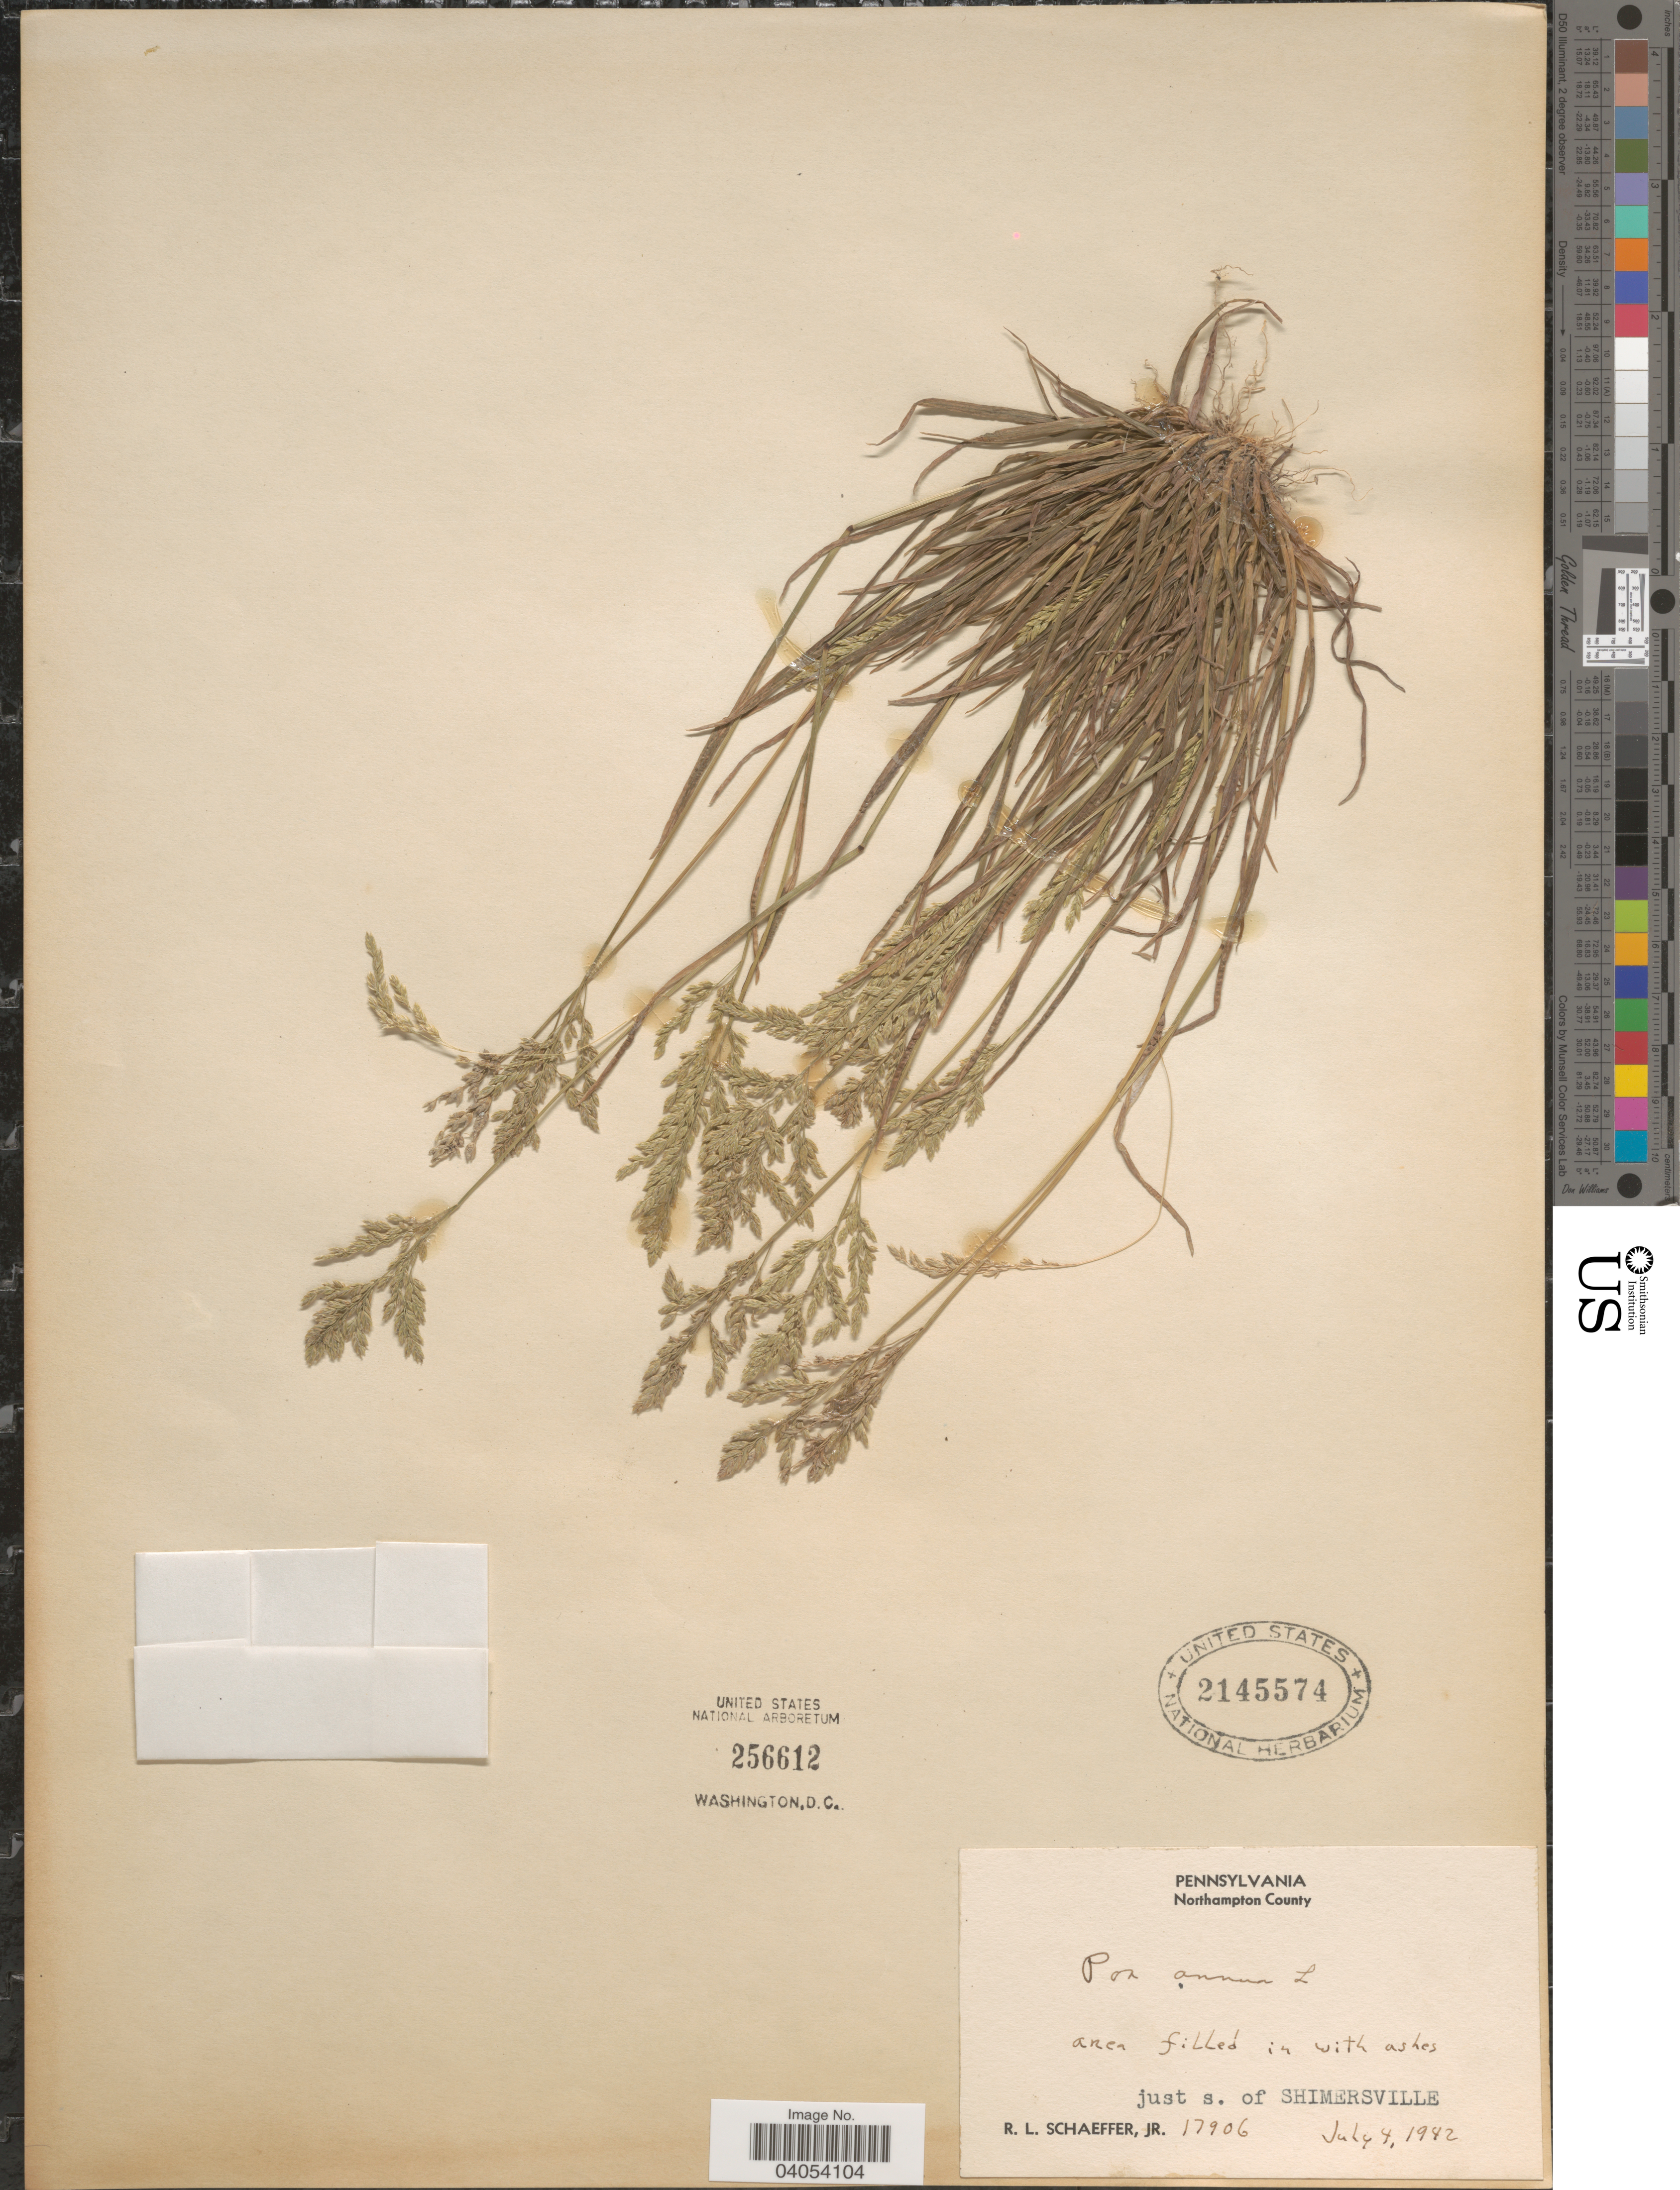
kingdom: Plantae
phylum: Tracheophyta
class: Liliopsida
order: Poales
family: Poaceae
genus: Poa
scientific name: Poa annua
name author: L.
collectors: R. L. Schaeffer Jr.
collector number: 17906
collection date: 1942-07-04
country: United States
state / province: Pennsylvania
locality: Northampton County. Just s. of Shimersville.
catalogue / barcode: US 2145574